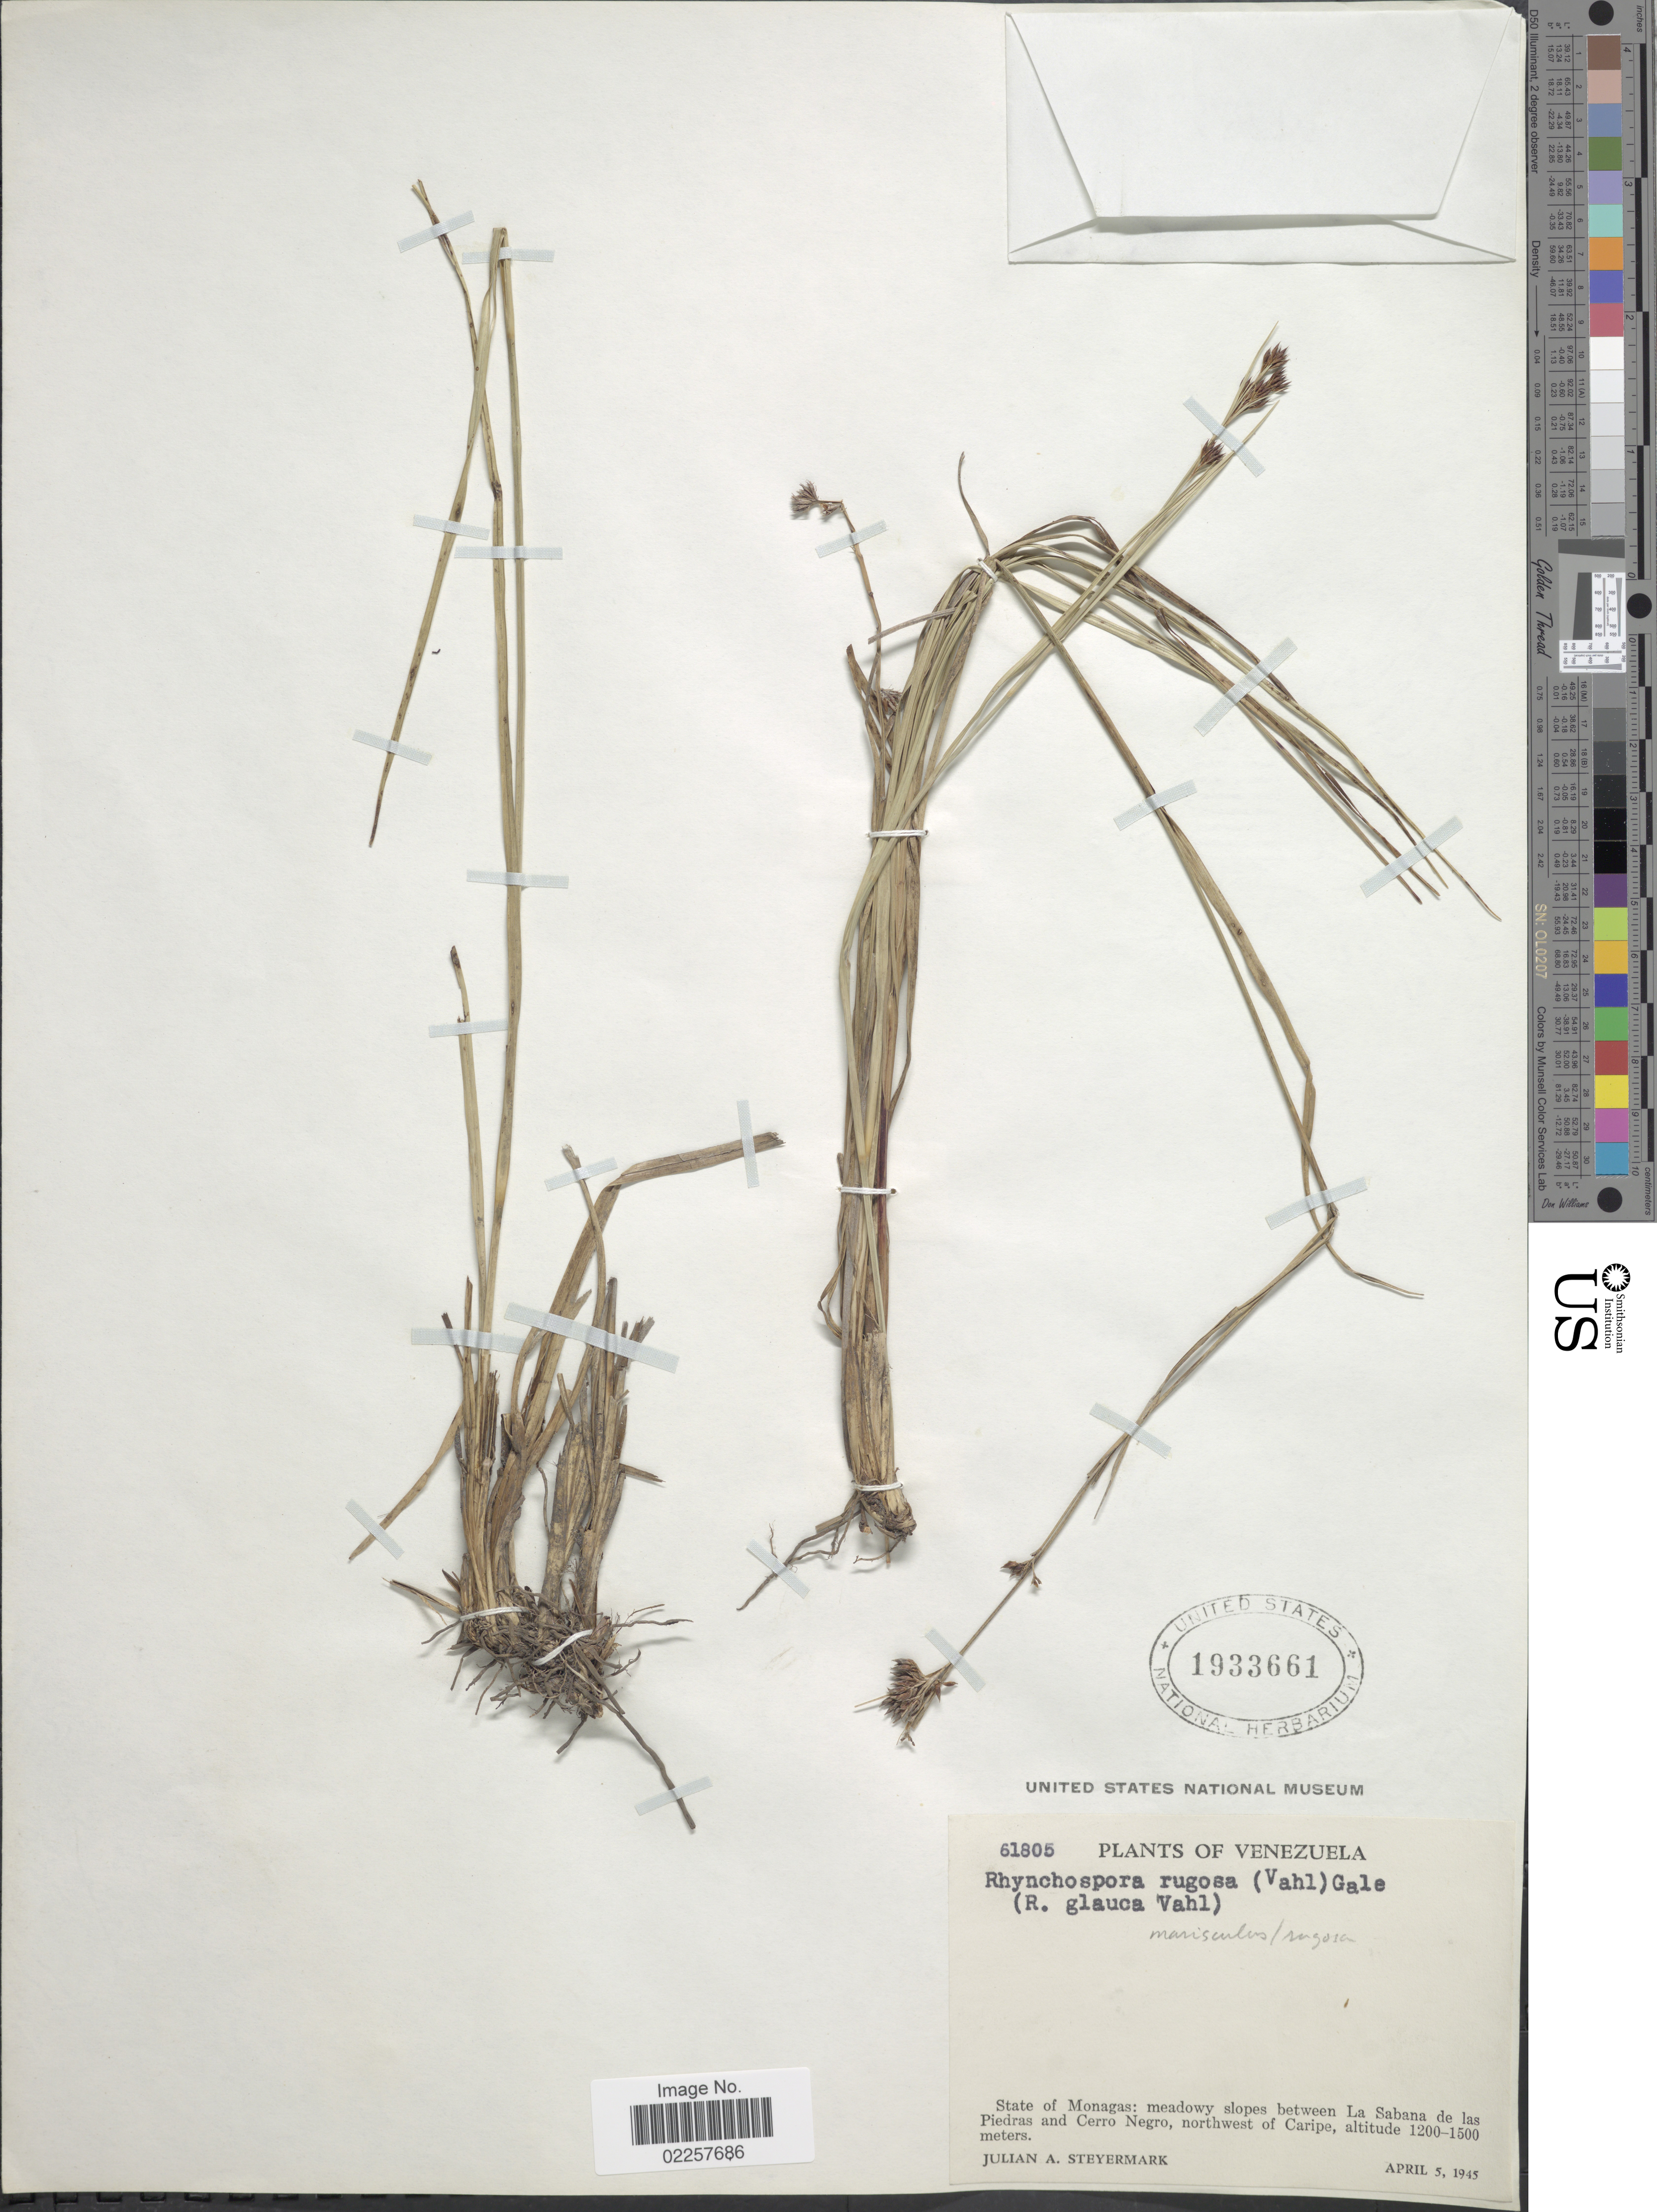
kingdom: Plantae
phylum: Tracheophyta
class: Liliopsida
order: Poales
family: Cyperaceae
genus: Rhynchospora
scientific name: Rhynchospora pungens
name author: Liebm.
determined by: Weber, P., (ICN), Universidade Federal do Rio Grande do Sul (BRAZIL)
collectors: J. Steyermark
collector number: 61805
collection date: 1945-04-05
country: Venezuela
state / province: Monagas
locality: Meadowy slopes between La Sabana de las Piedras and Cerro Negro, northwest of Caripe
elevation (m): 1200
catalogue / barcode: US 1933661